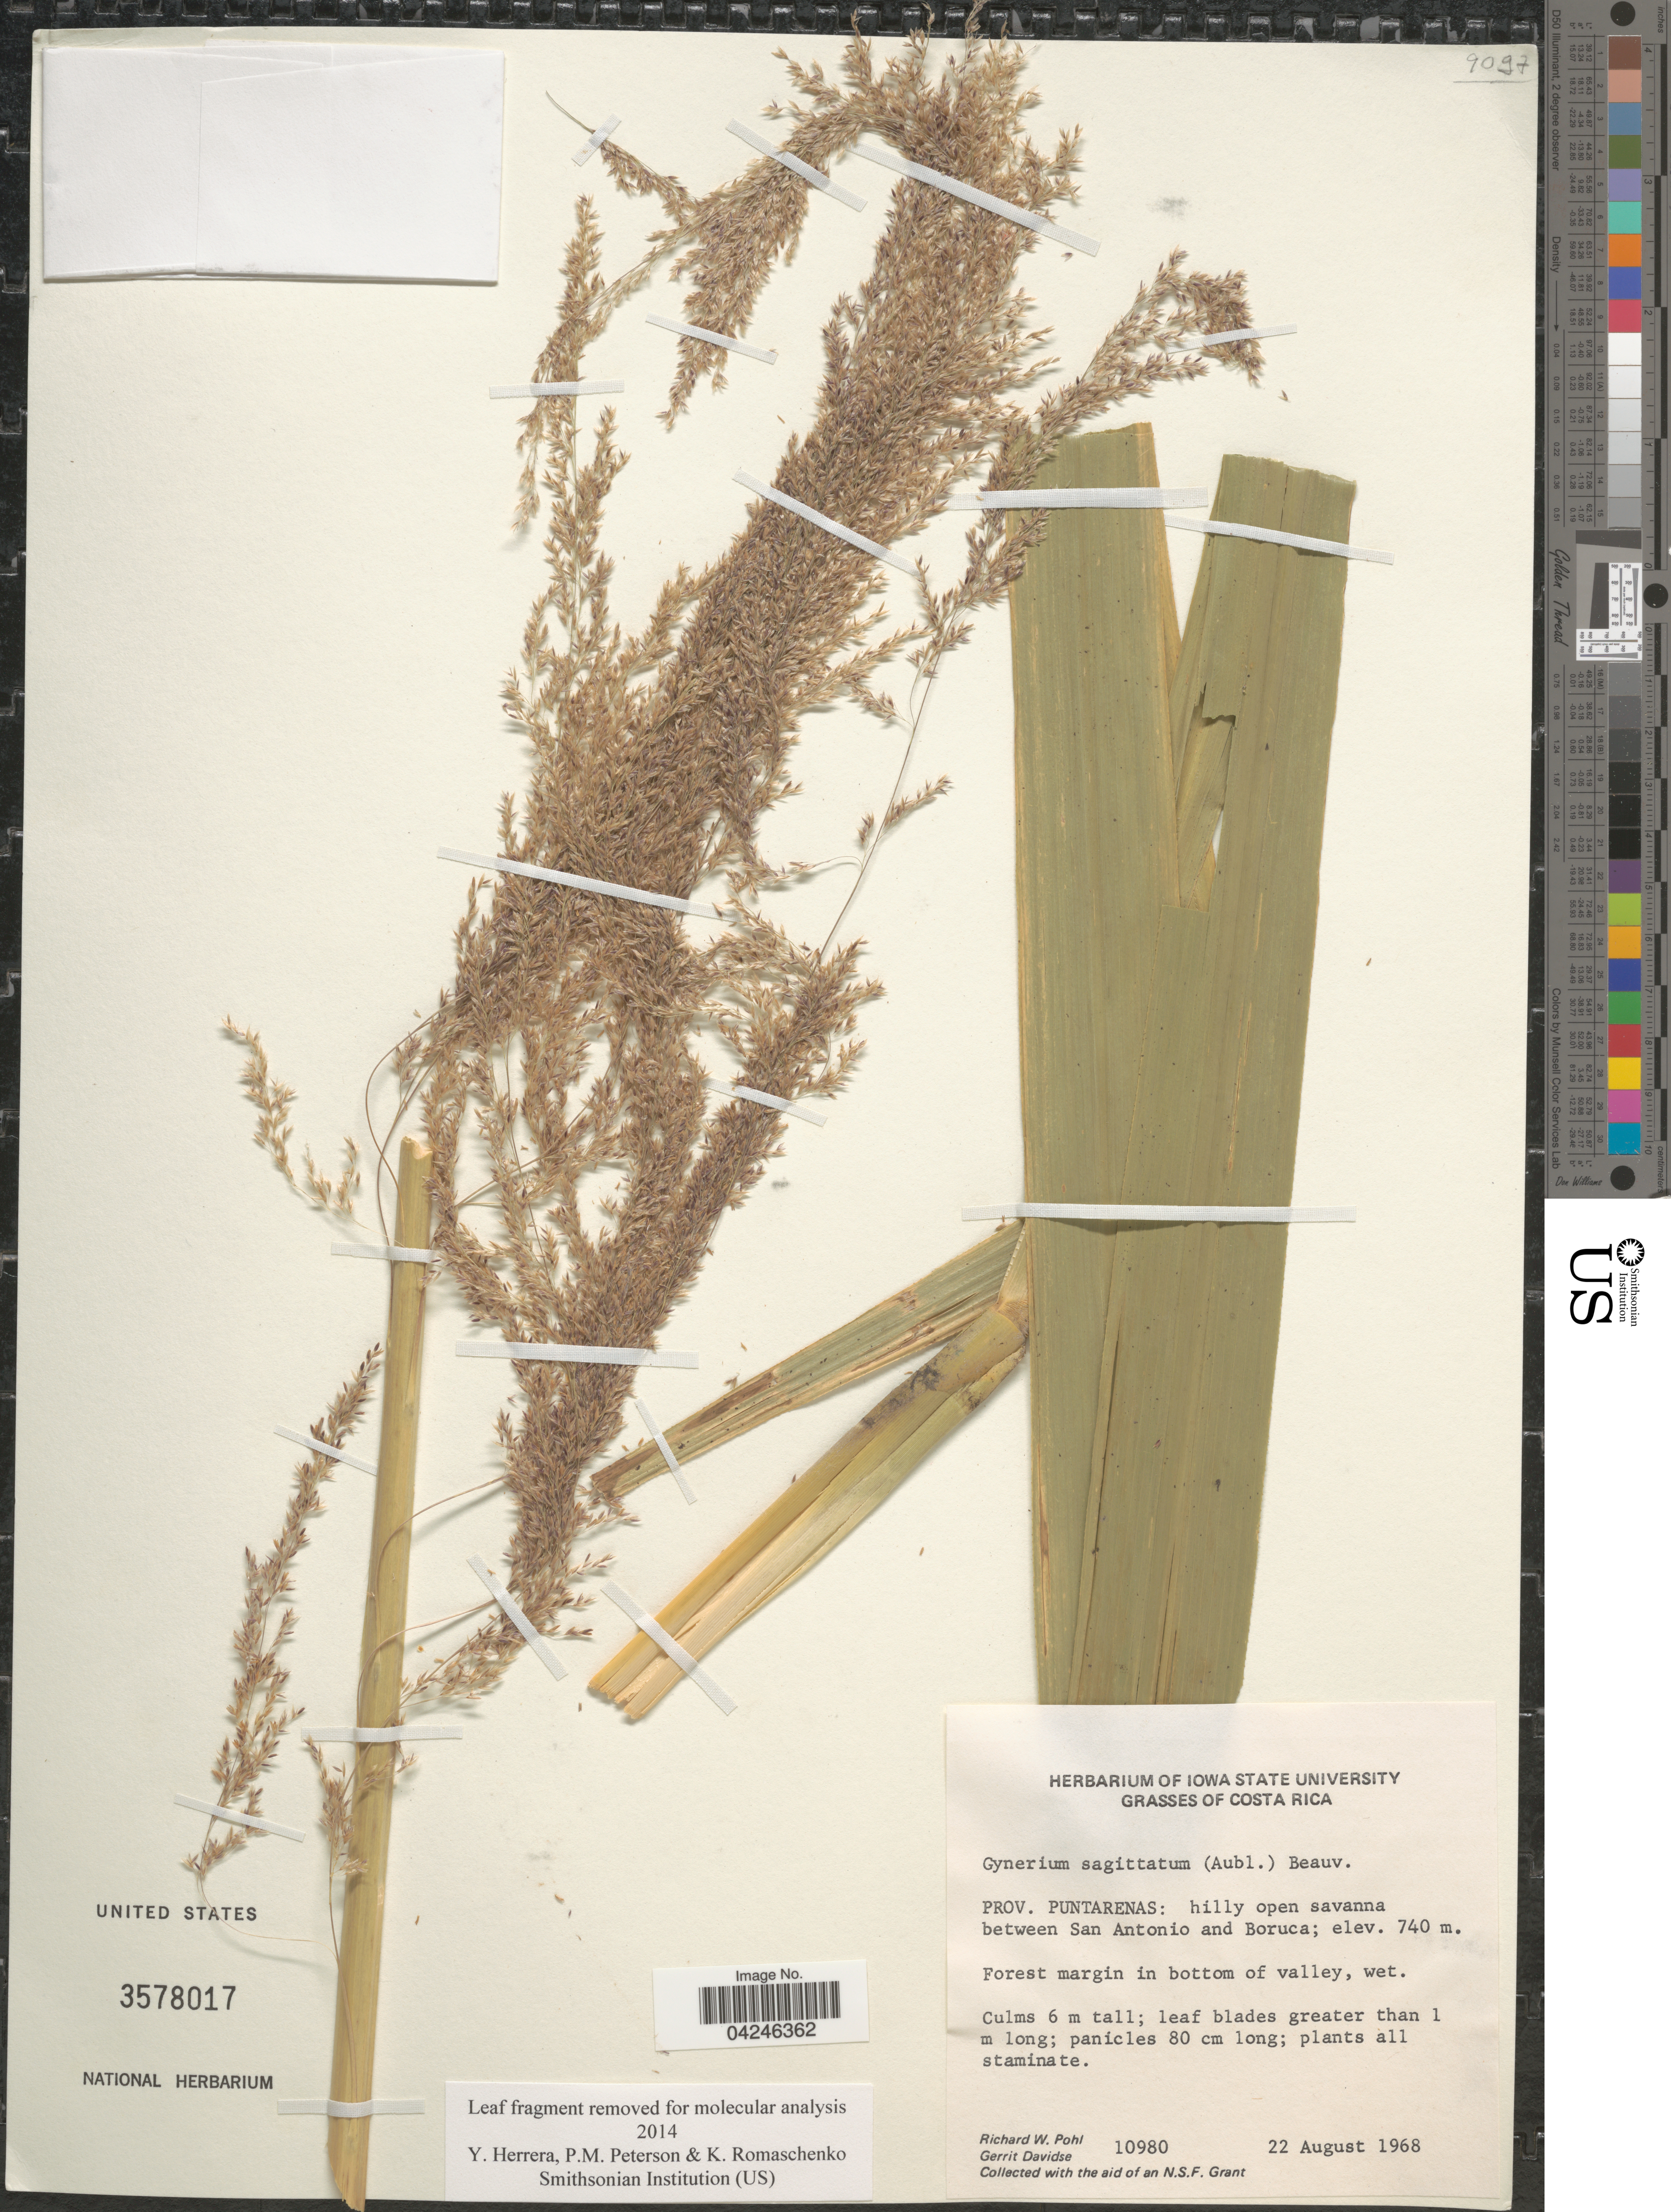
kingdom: Plantae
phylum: Tracheophyta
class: Liliopsida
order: Poales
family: Poaceae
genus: Gynerium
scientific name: Gynerium sagittatum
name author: (Aubl.) P. Beauv.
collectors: R. W. Pohl & G. Davidse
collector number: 10980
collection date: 1968-08-22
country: Costa Rica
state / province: Puntarenas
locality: Hilly open savanna between San Antonio and Boruca.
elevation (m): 740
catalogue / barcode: US 3578017